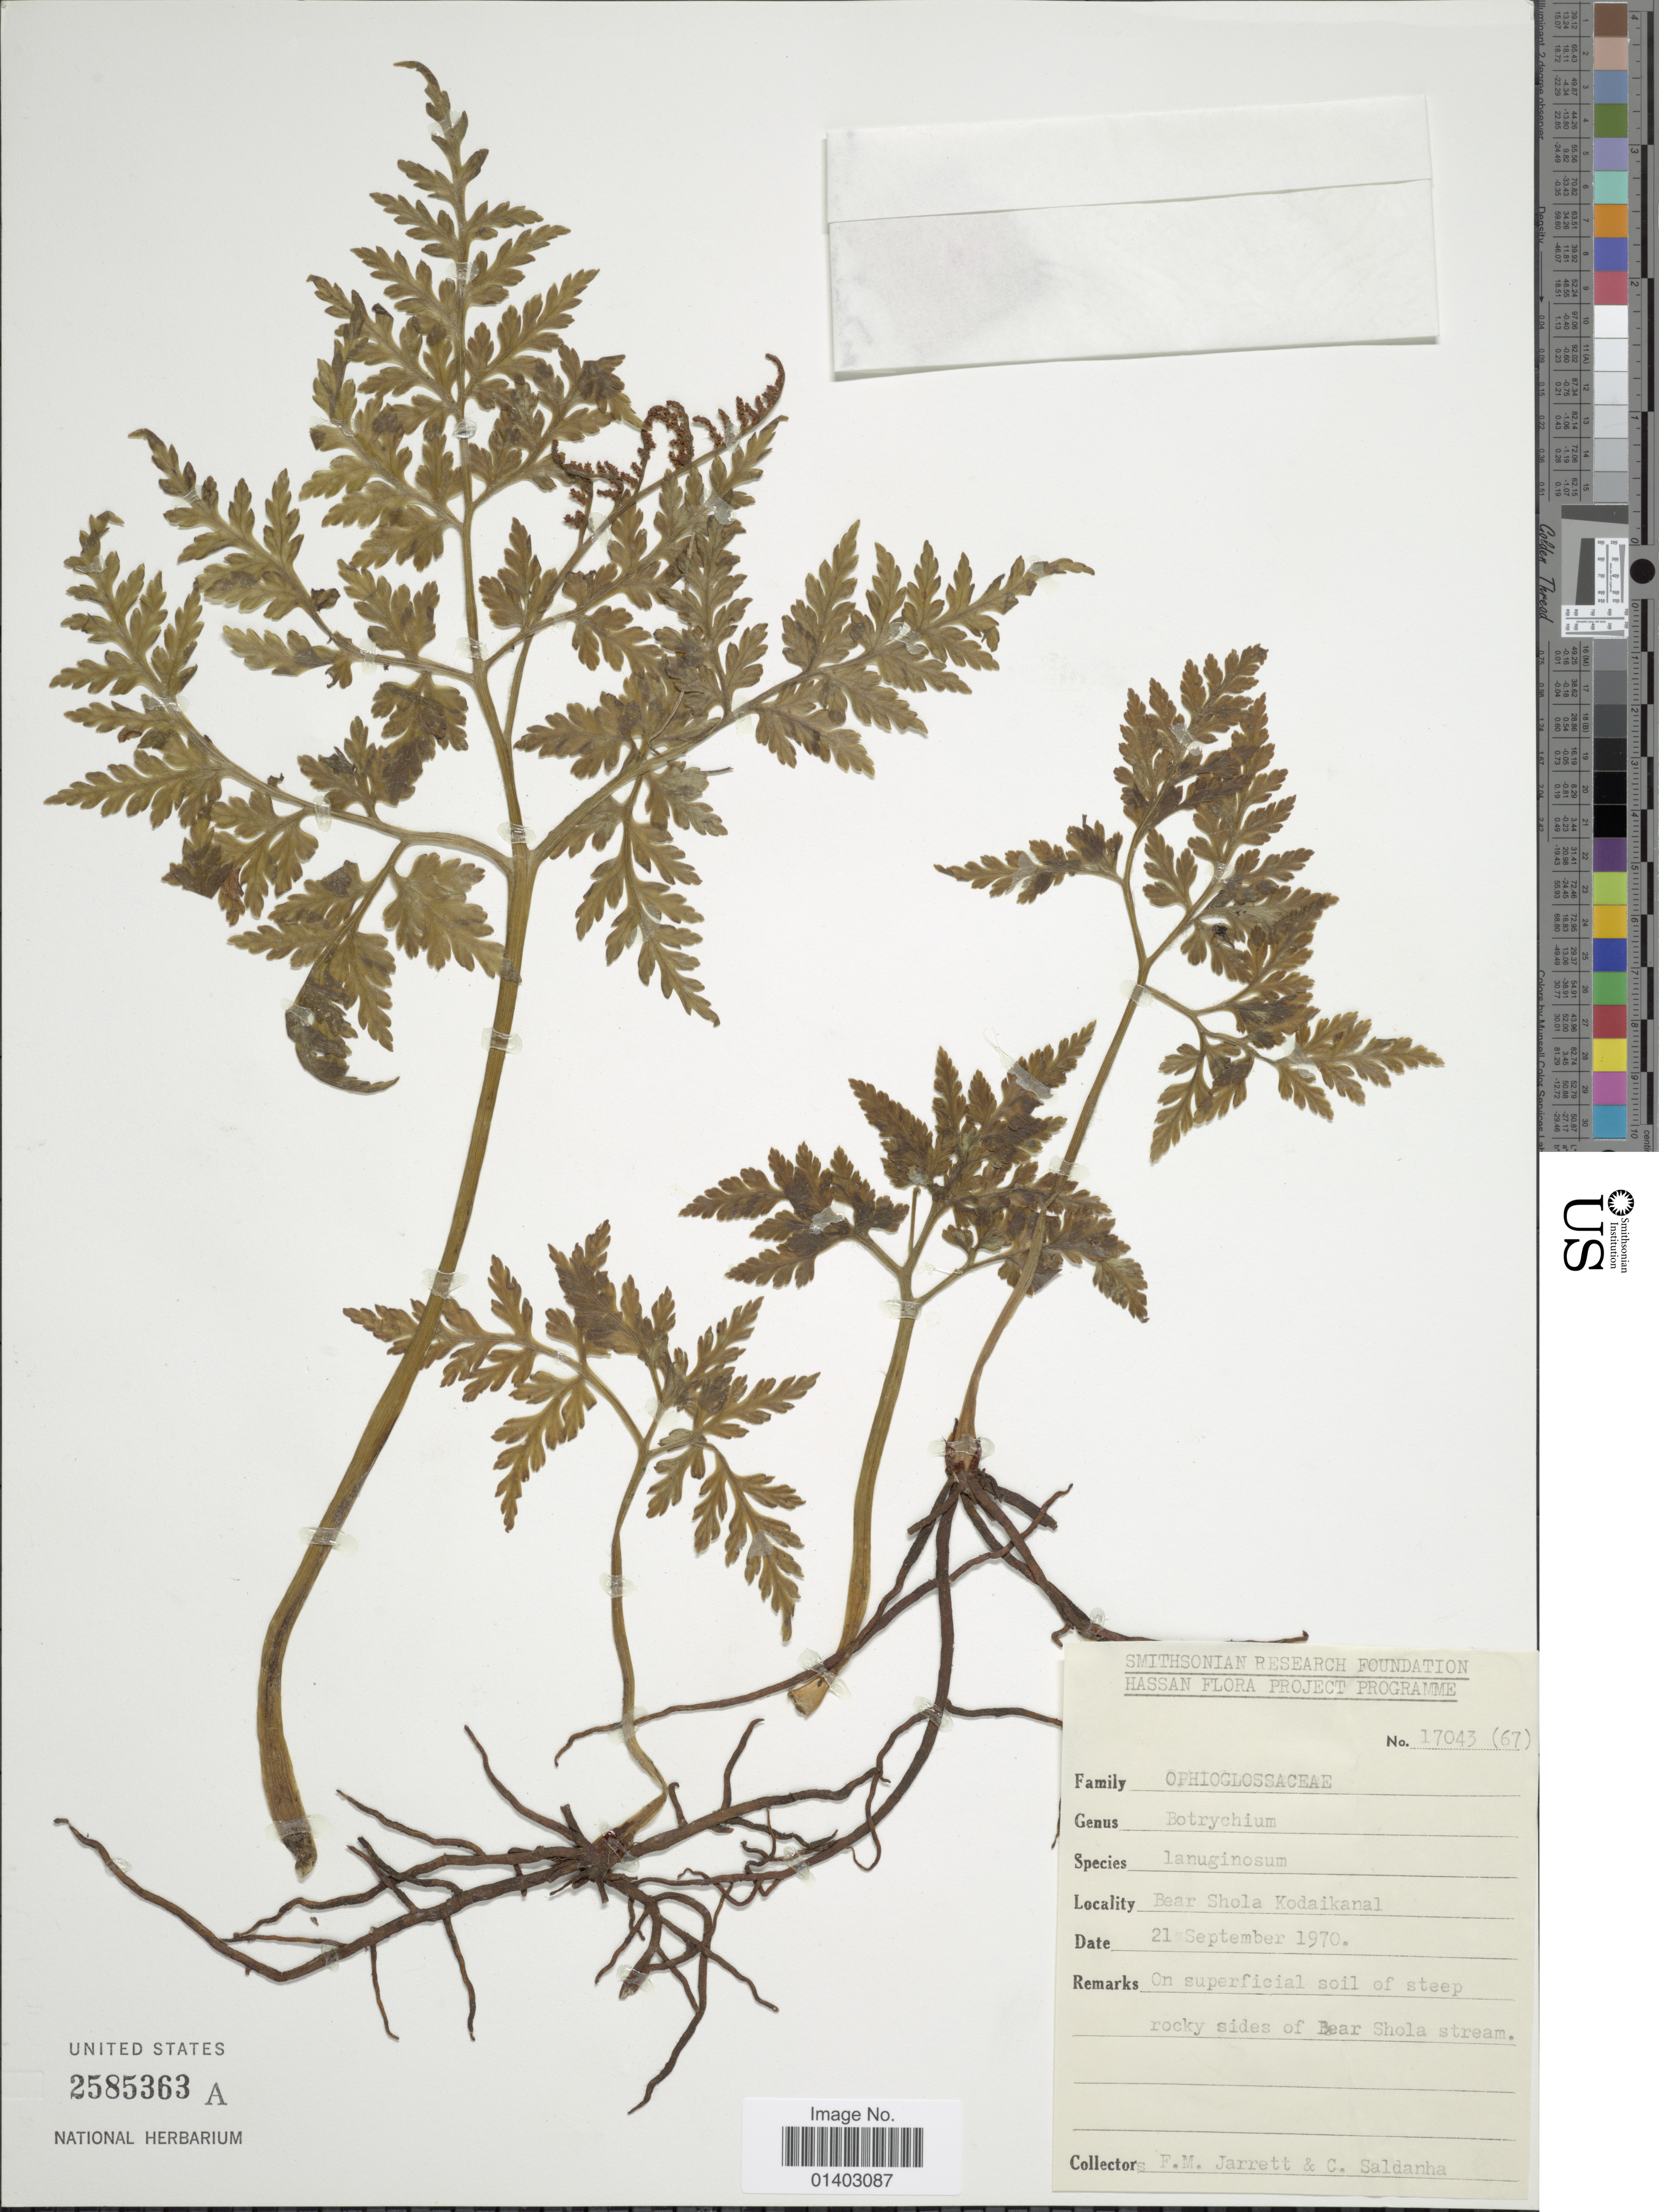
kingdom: Plantae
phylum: Tracheophyta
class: Polypodiopsida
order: Ophioglossales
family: Ophioglossaceae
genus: Botrychium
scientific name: Botrychium lanuginosum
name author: Wall. ex Hook. & Grev.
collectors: F. M. Jarrett & C. Saldanha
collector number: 17043 (67)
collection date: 1970-09-21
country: India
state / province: Tamil Nadu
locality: Bear Shola Kodaikanal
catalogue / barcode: US 2585363A